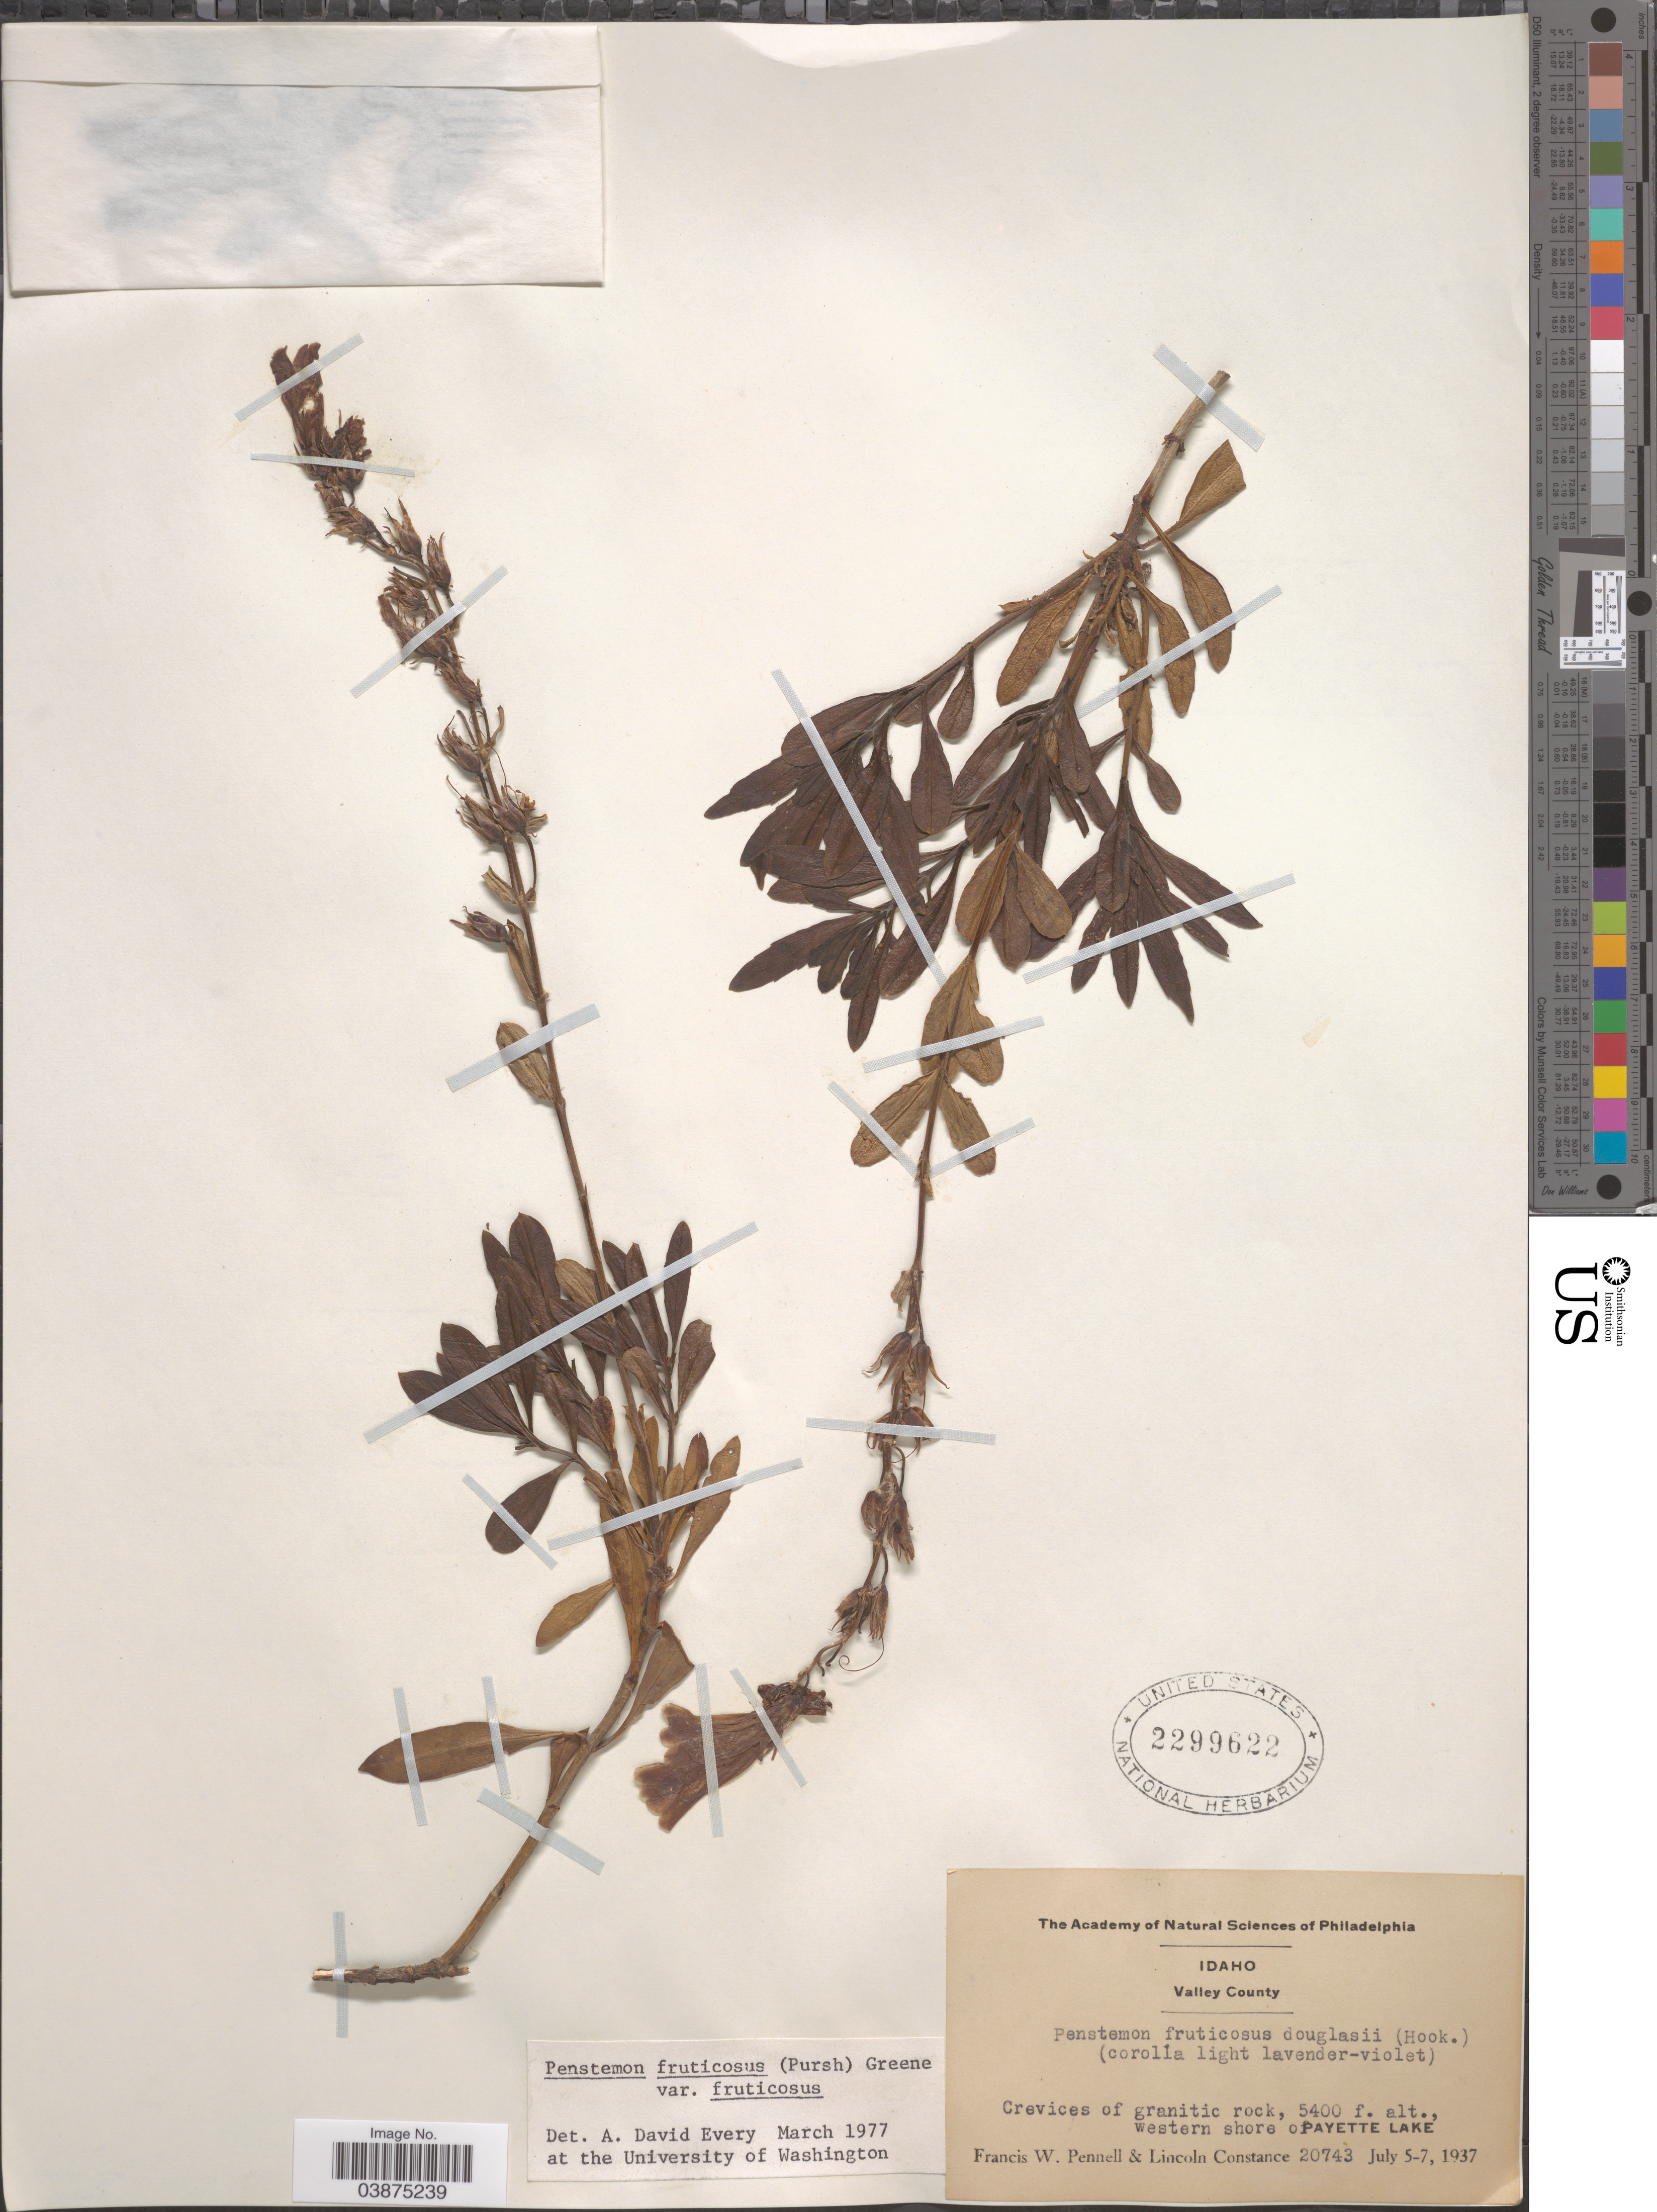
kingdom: Plantae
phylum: Tracheophyta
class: Magnoliopsida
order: Lamiales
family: Plantaginaceae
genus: Penstemon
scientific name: Penstemon fruticosus var. fruticosus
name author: (Pursh) Greene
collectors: F. W. Pennell & L. Constance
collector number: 20743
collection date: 1937-07-05/1937-07-07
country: United States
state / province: Idaho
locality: Valley County. Western shore of Payette Lake.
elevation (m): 1646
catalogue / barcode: US 2299622